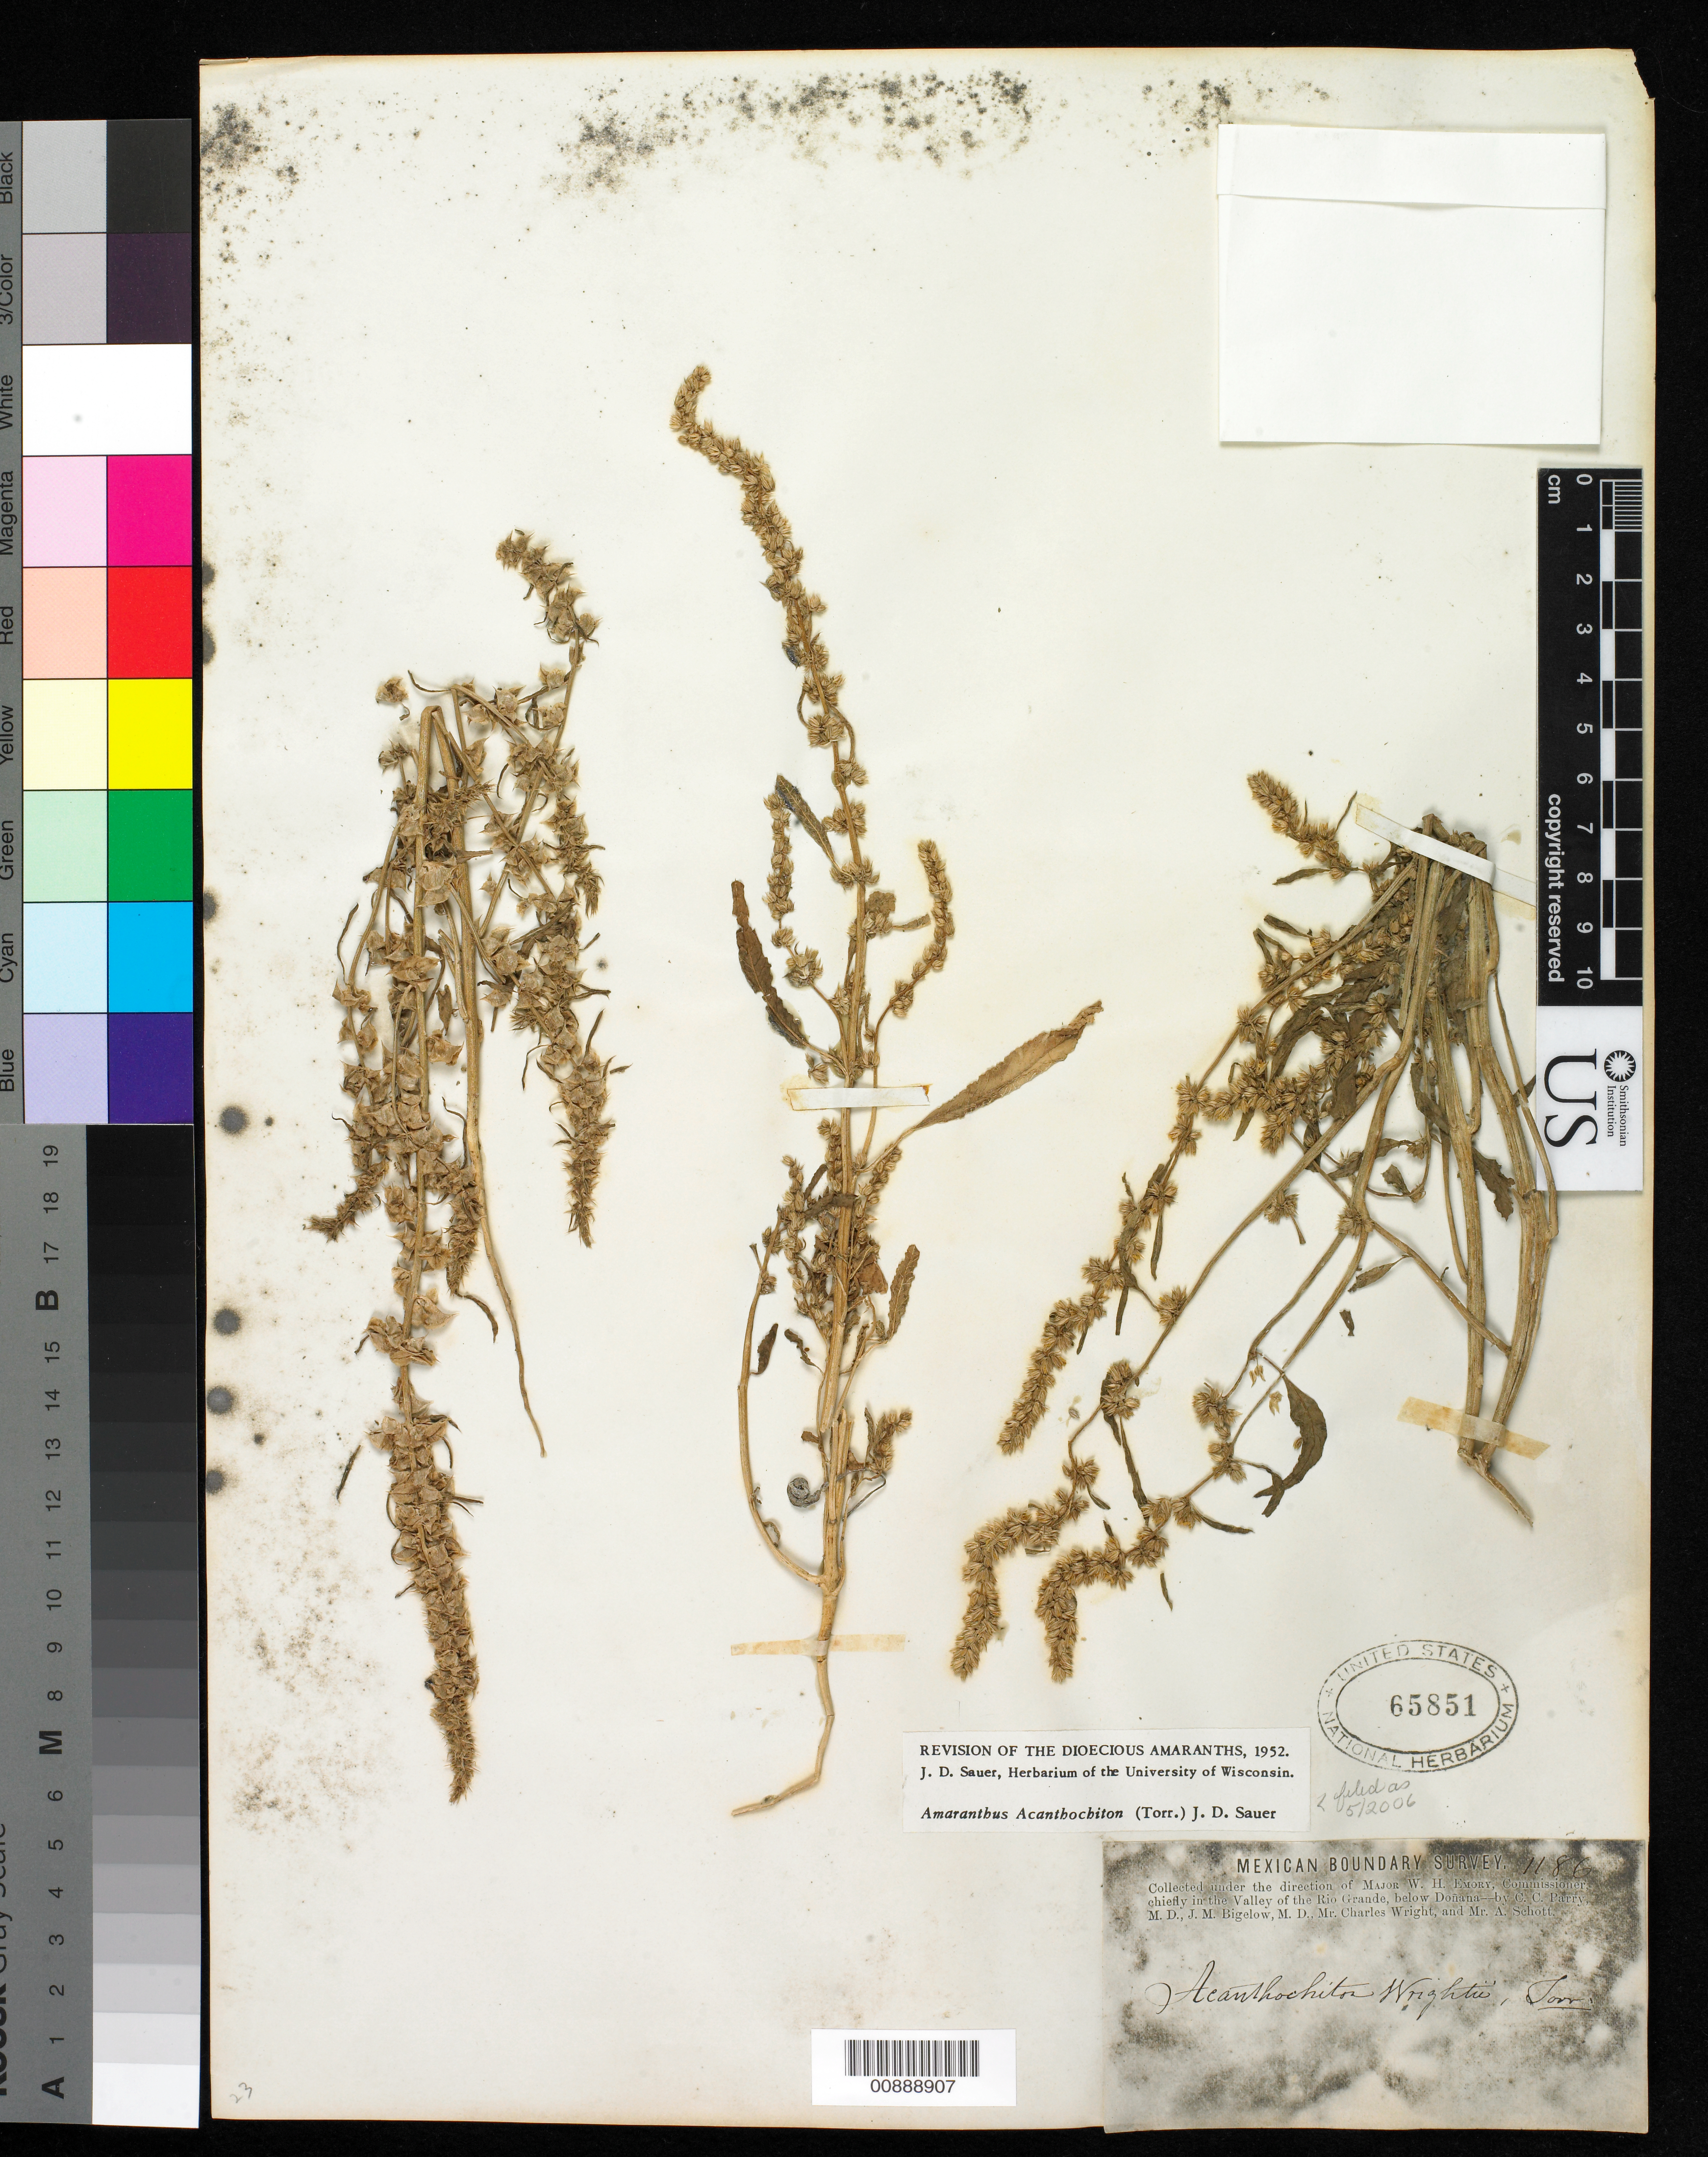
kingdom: Plantae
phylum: Tracheophyta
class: Magnoliopsida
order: Caryophyllales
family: Amaranthaceae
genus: Amaranthus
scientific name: Amaranthus acanthochiton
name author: J.D. Sauer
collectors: C. C. Parry, J. M. Bigelow, C. Wright & A. C. V. Schott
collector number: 1186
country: United States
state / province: New Mexico / Texas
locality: Valley of the Rio Grande, below Doñana.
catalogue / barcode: US 65851